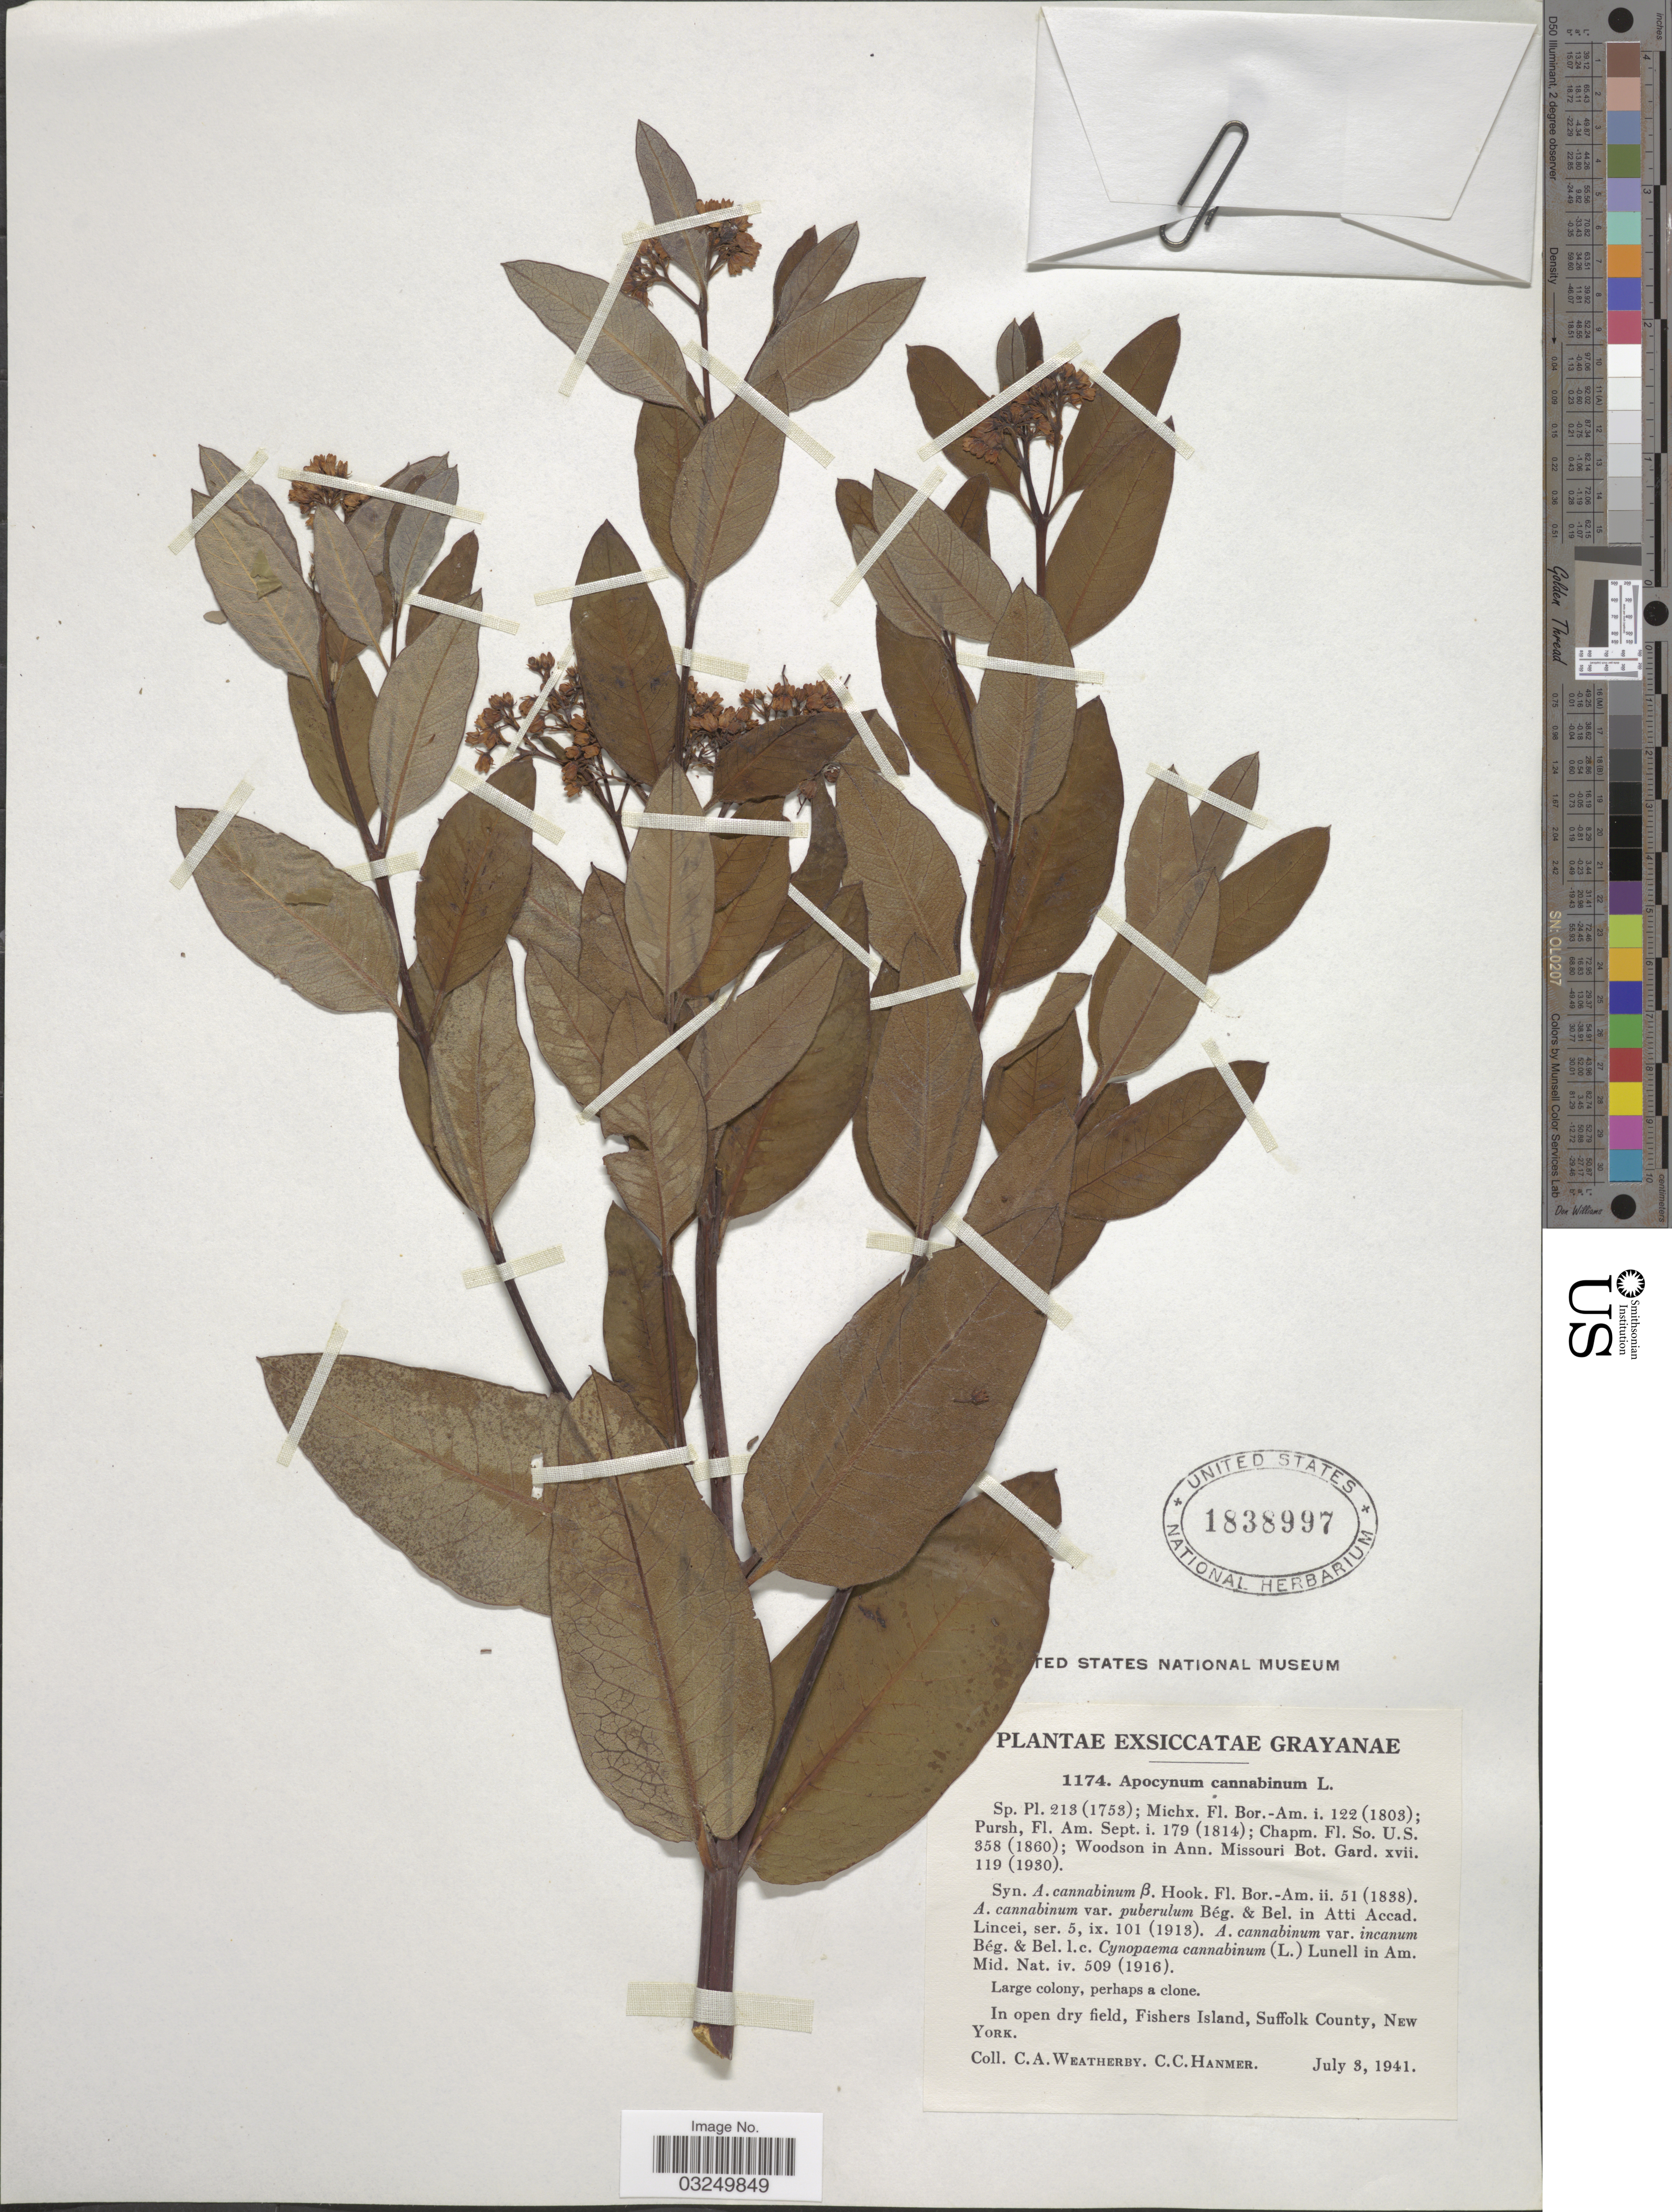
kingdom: Plantae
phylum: Tracheophyta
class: Magnoliopsida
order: Gentianales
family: Apocynaceae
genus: Apocynum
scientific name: Apocynum cannabinum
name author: L.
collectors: C. A. Weatherby & C. Hanmer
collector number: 1174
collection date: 1941-07-03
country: United States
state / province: New York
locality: Fishers Island, Suffolk County.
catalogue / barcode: US 1838997